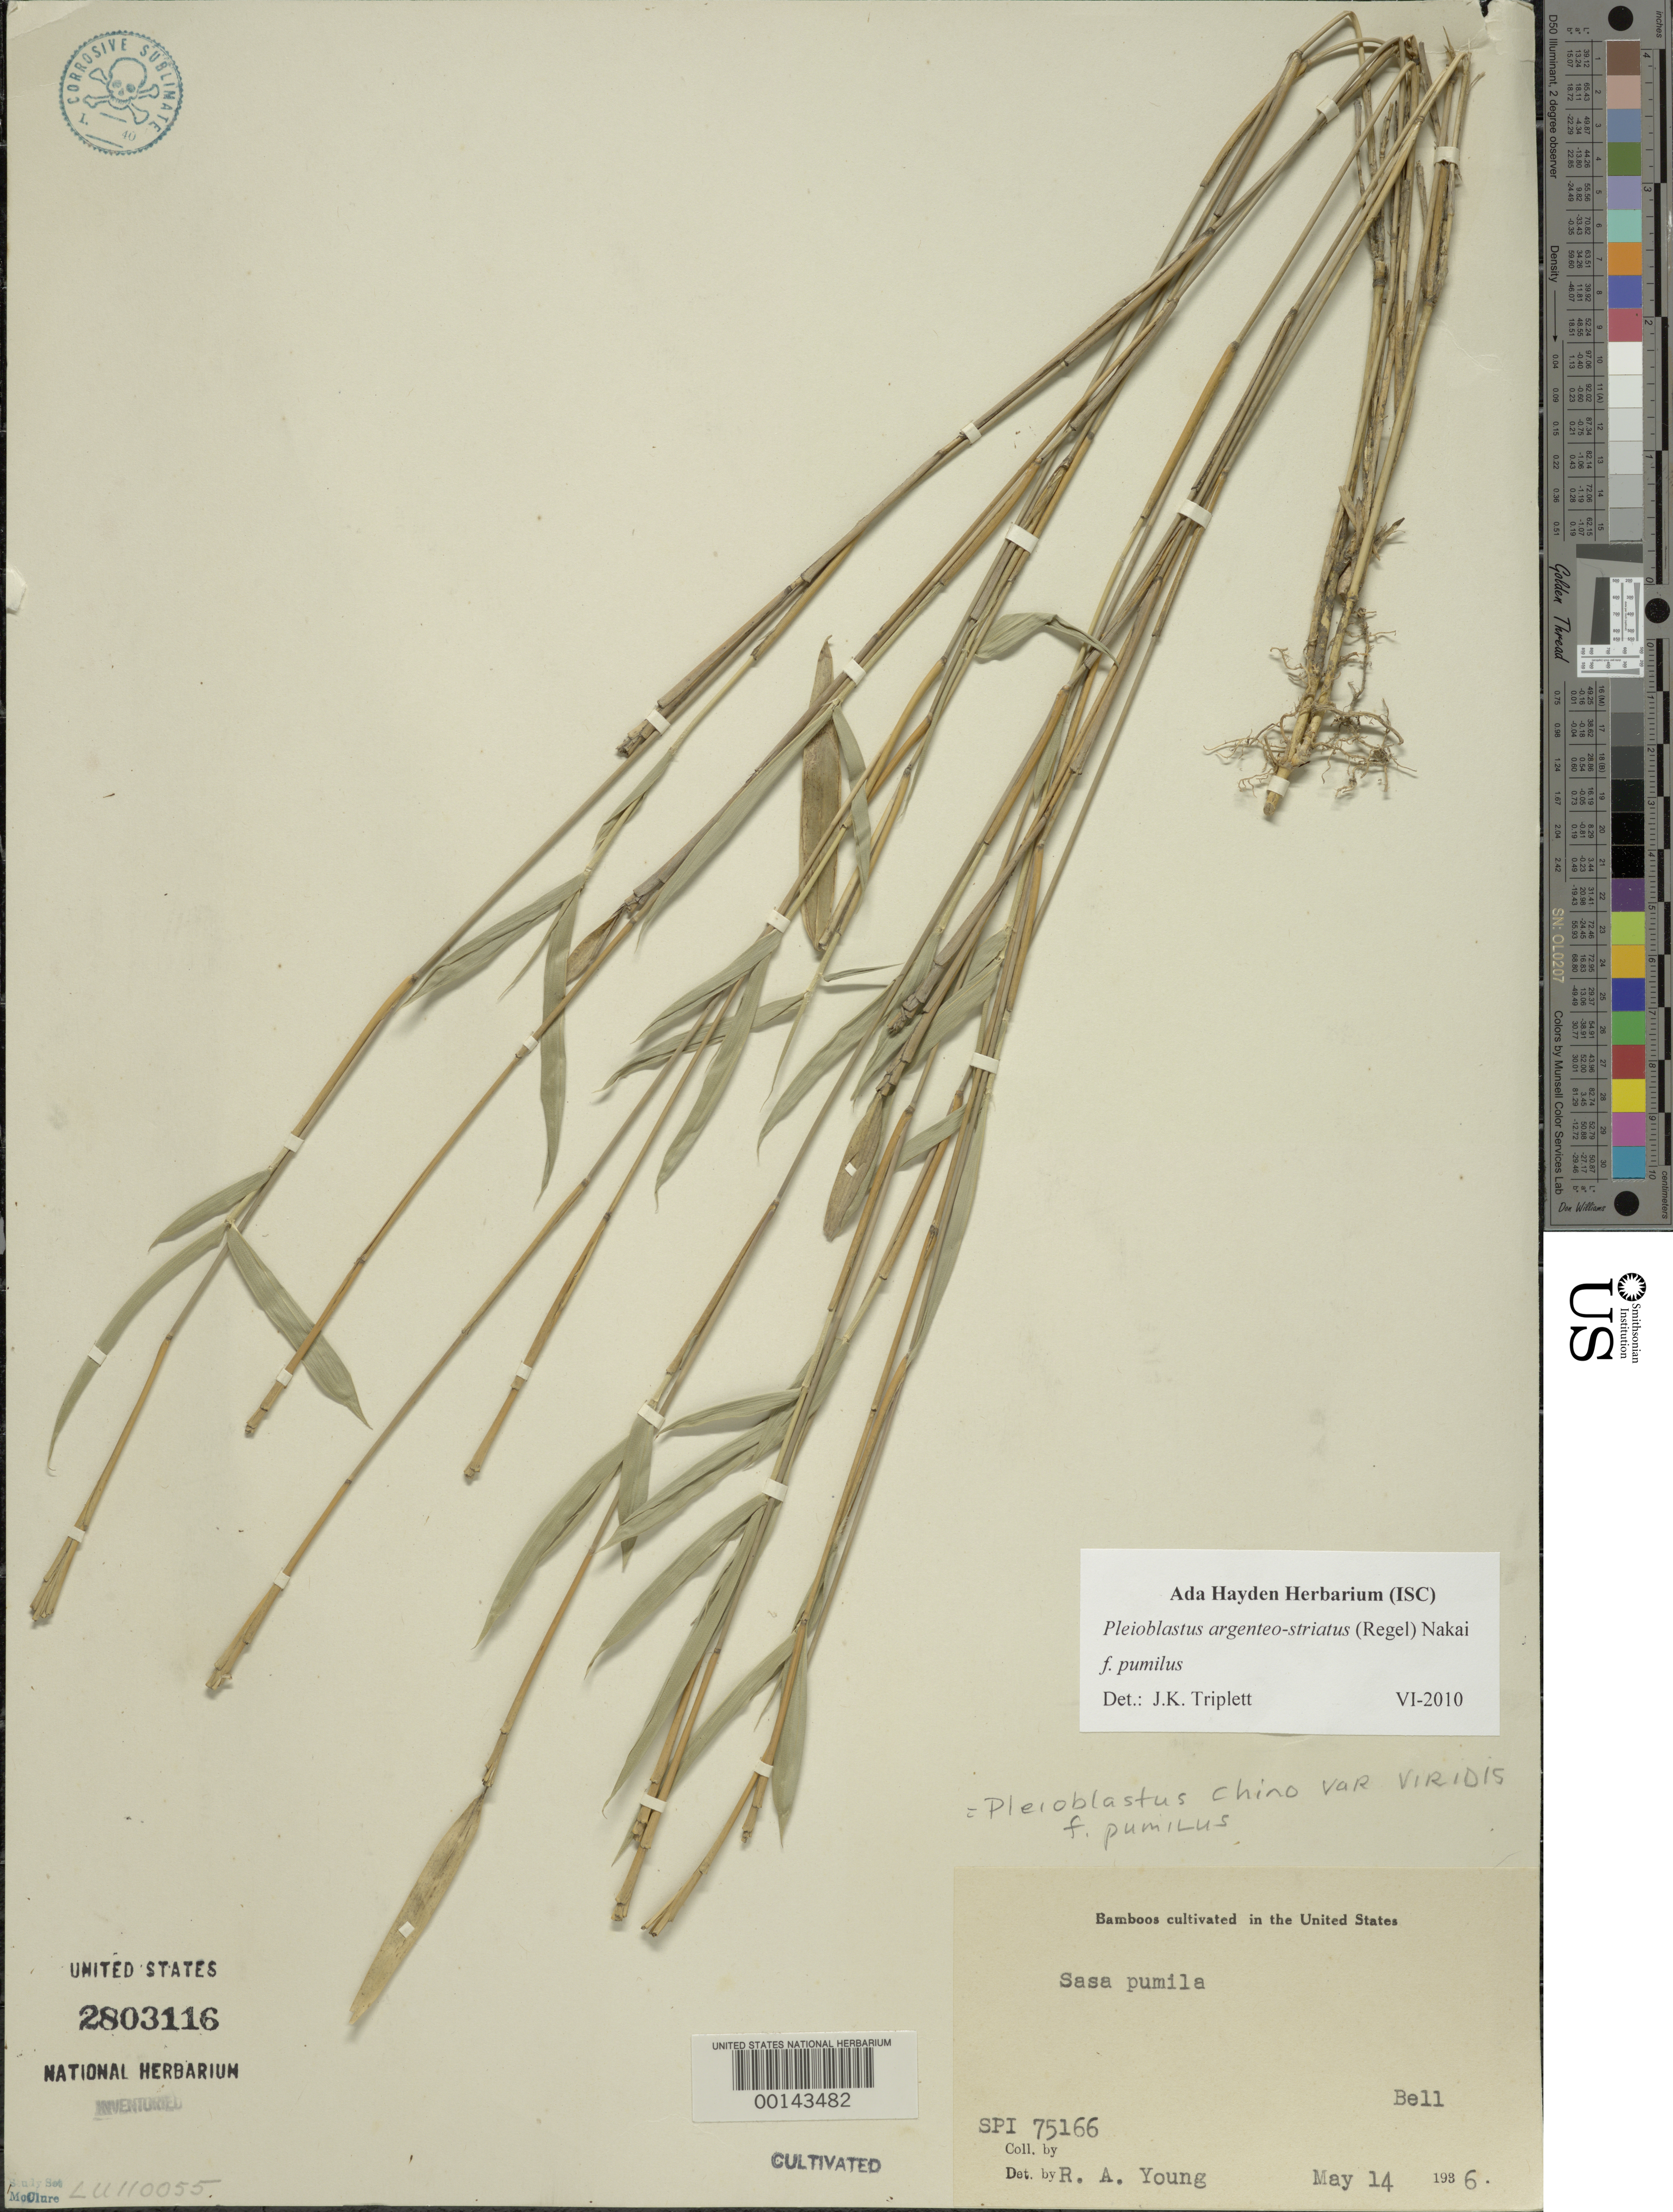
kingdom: Plantae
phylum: Tracheophyta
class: Liliopsida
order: Poales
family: Poaceae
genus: Pleioblastus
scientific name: Pleioblastus argenteostriatus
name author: (Regel) Nakai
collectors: R. A. Young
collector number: SPI 75166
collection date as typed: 14 May 1936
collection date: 1936-05-14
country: United States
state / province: Maryland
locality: Bell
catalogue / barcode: US 2803116